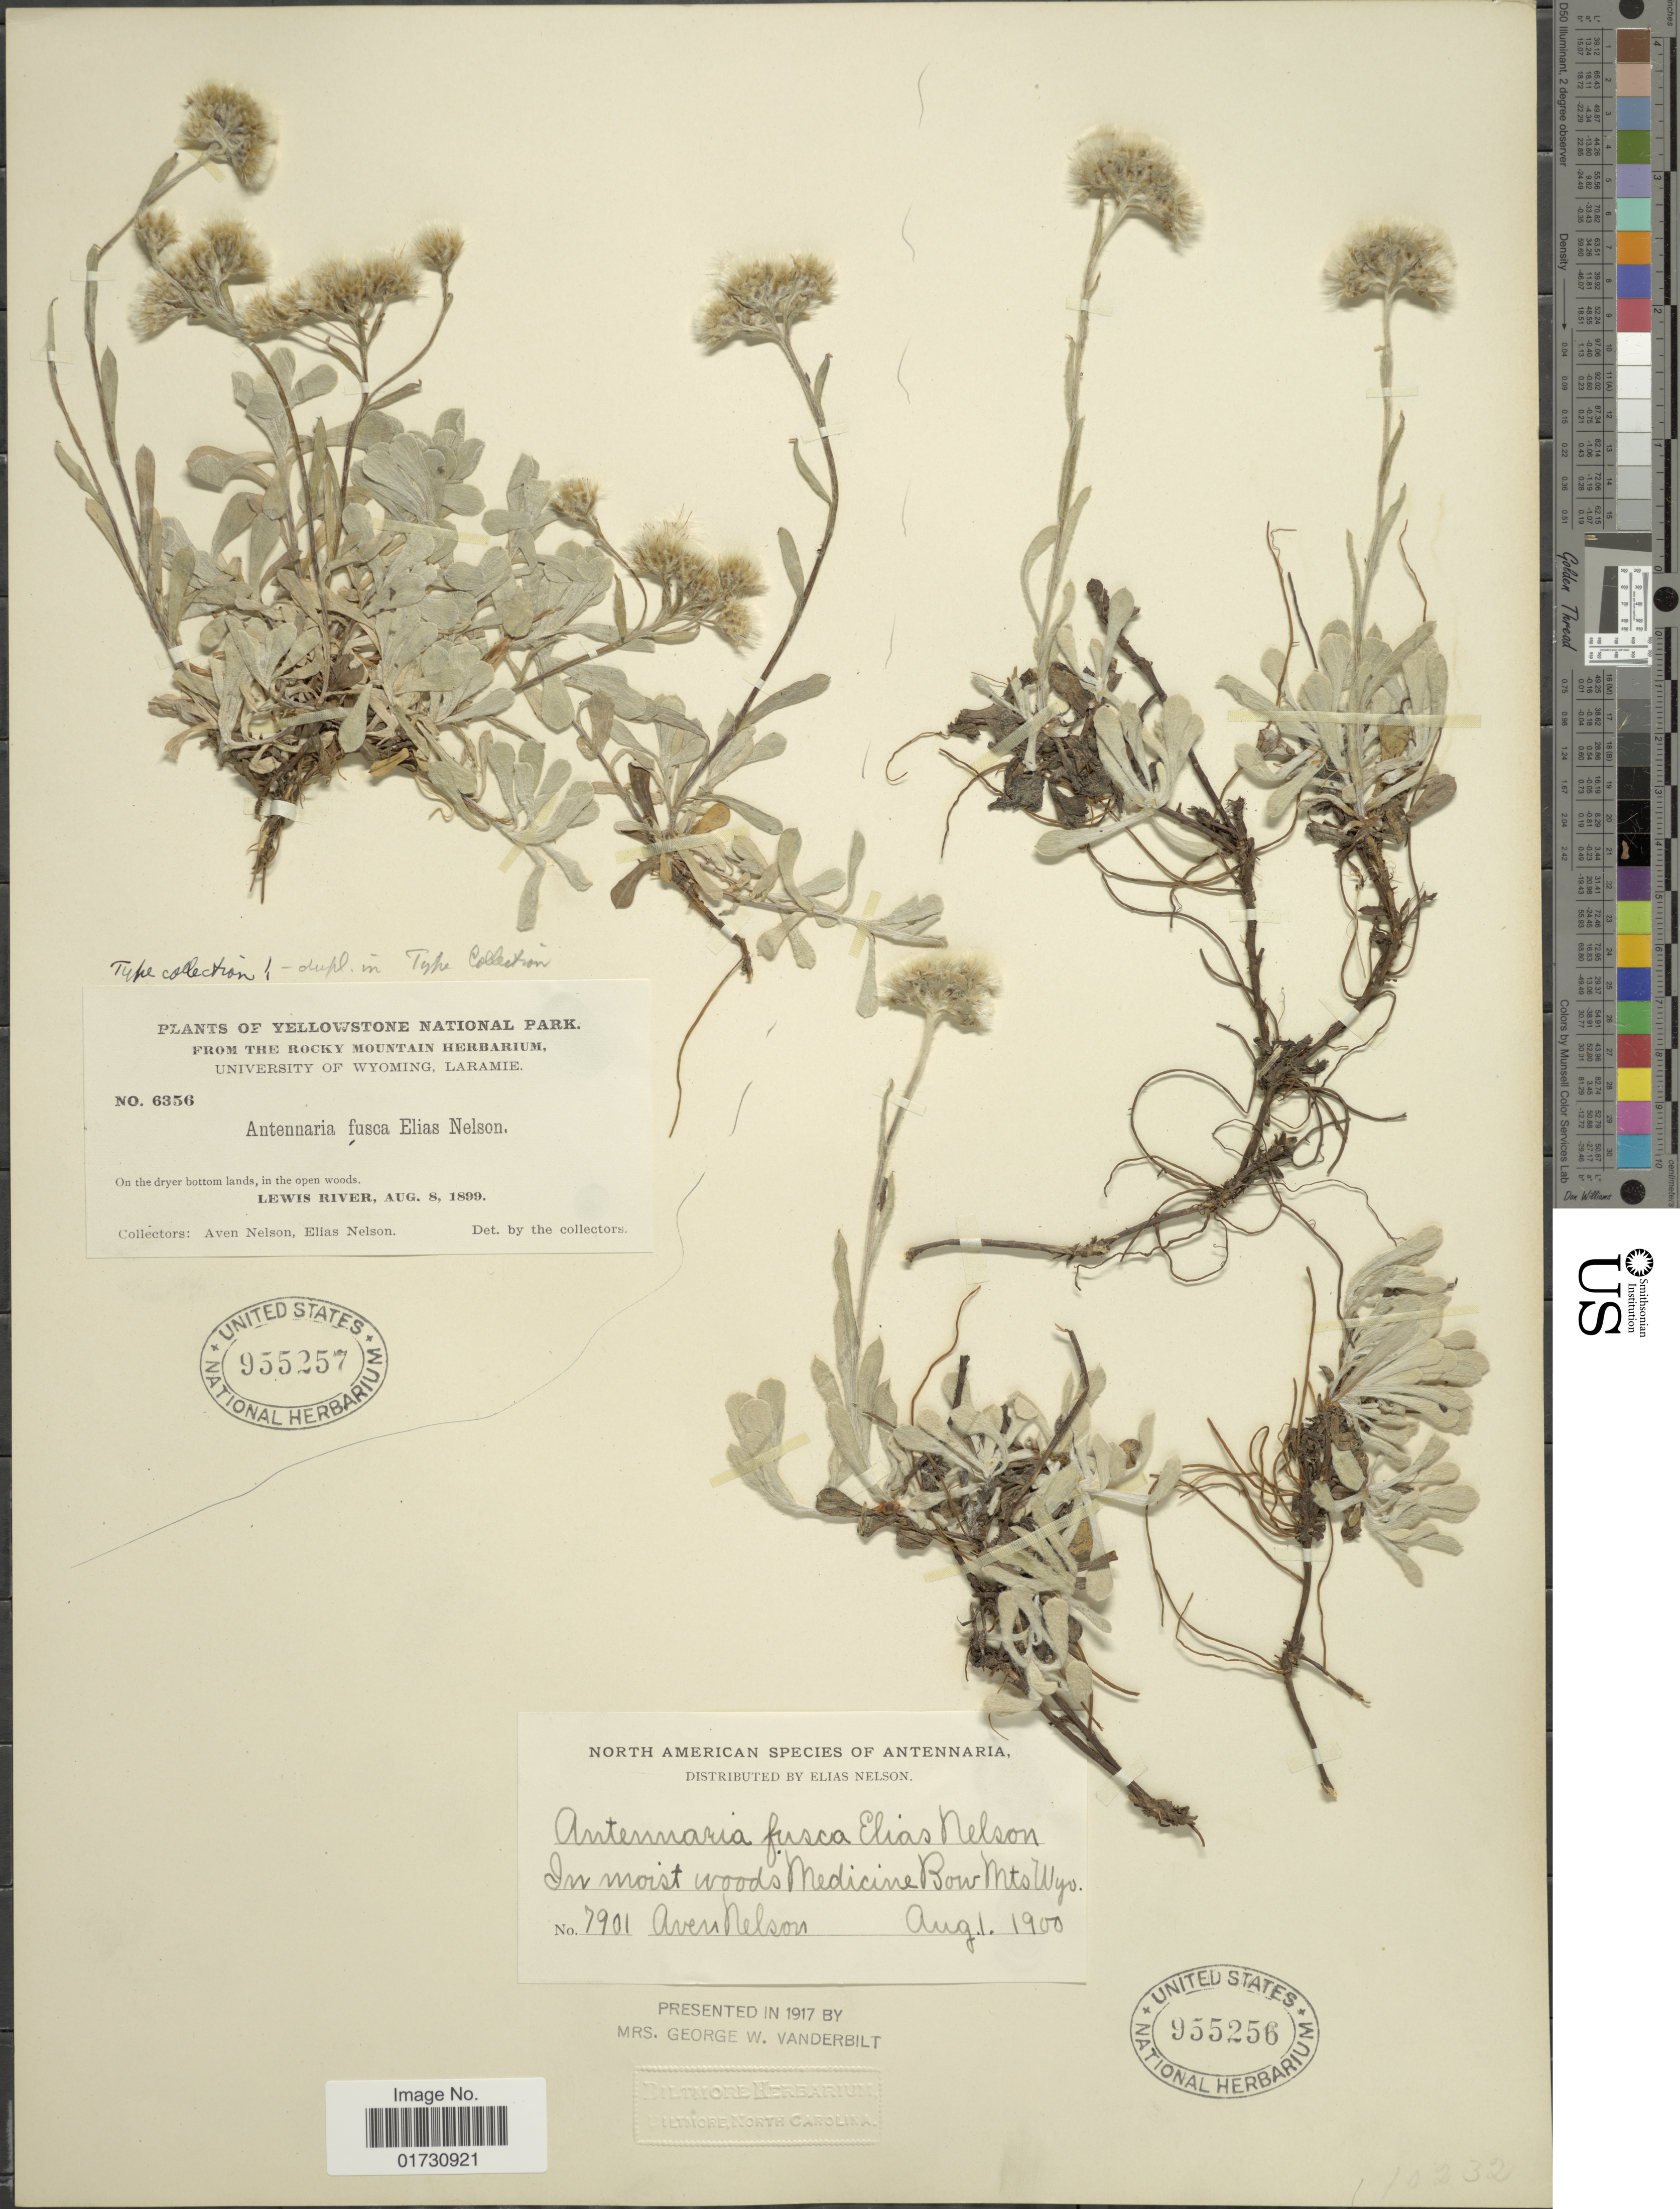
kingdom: Plantae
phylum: Tracheophyta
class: Magnoliopsida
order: Asterales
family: Asteraceae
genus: Antennaria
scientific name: Antennaria fusca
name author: E.E. Nelson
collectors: A. Nelson & E. Nelson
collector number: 6356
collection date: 1899-08-08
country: United States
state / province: Wyoming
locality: Yellowstone National Park, Lewis River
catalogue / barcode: US 955257